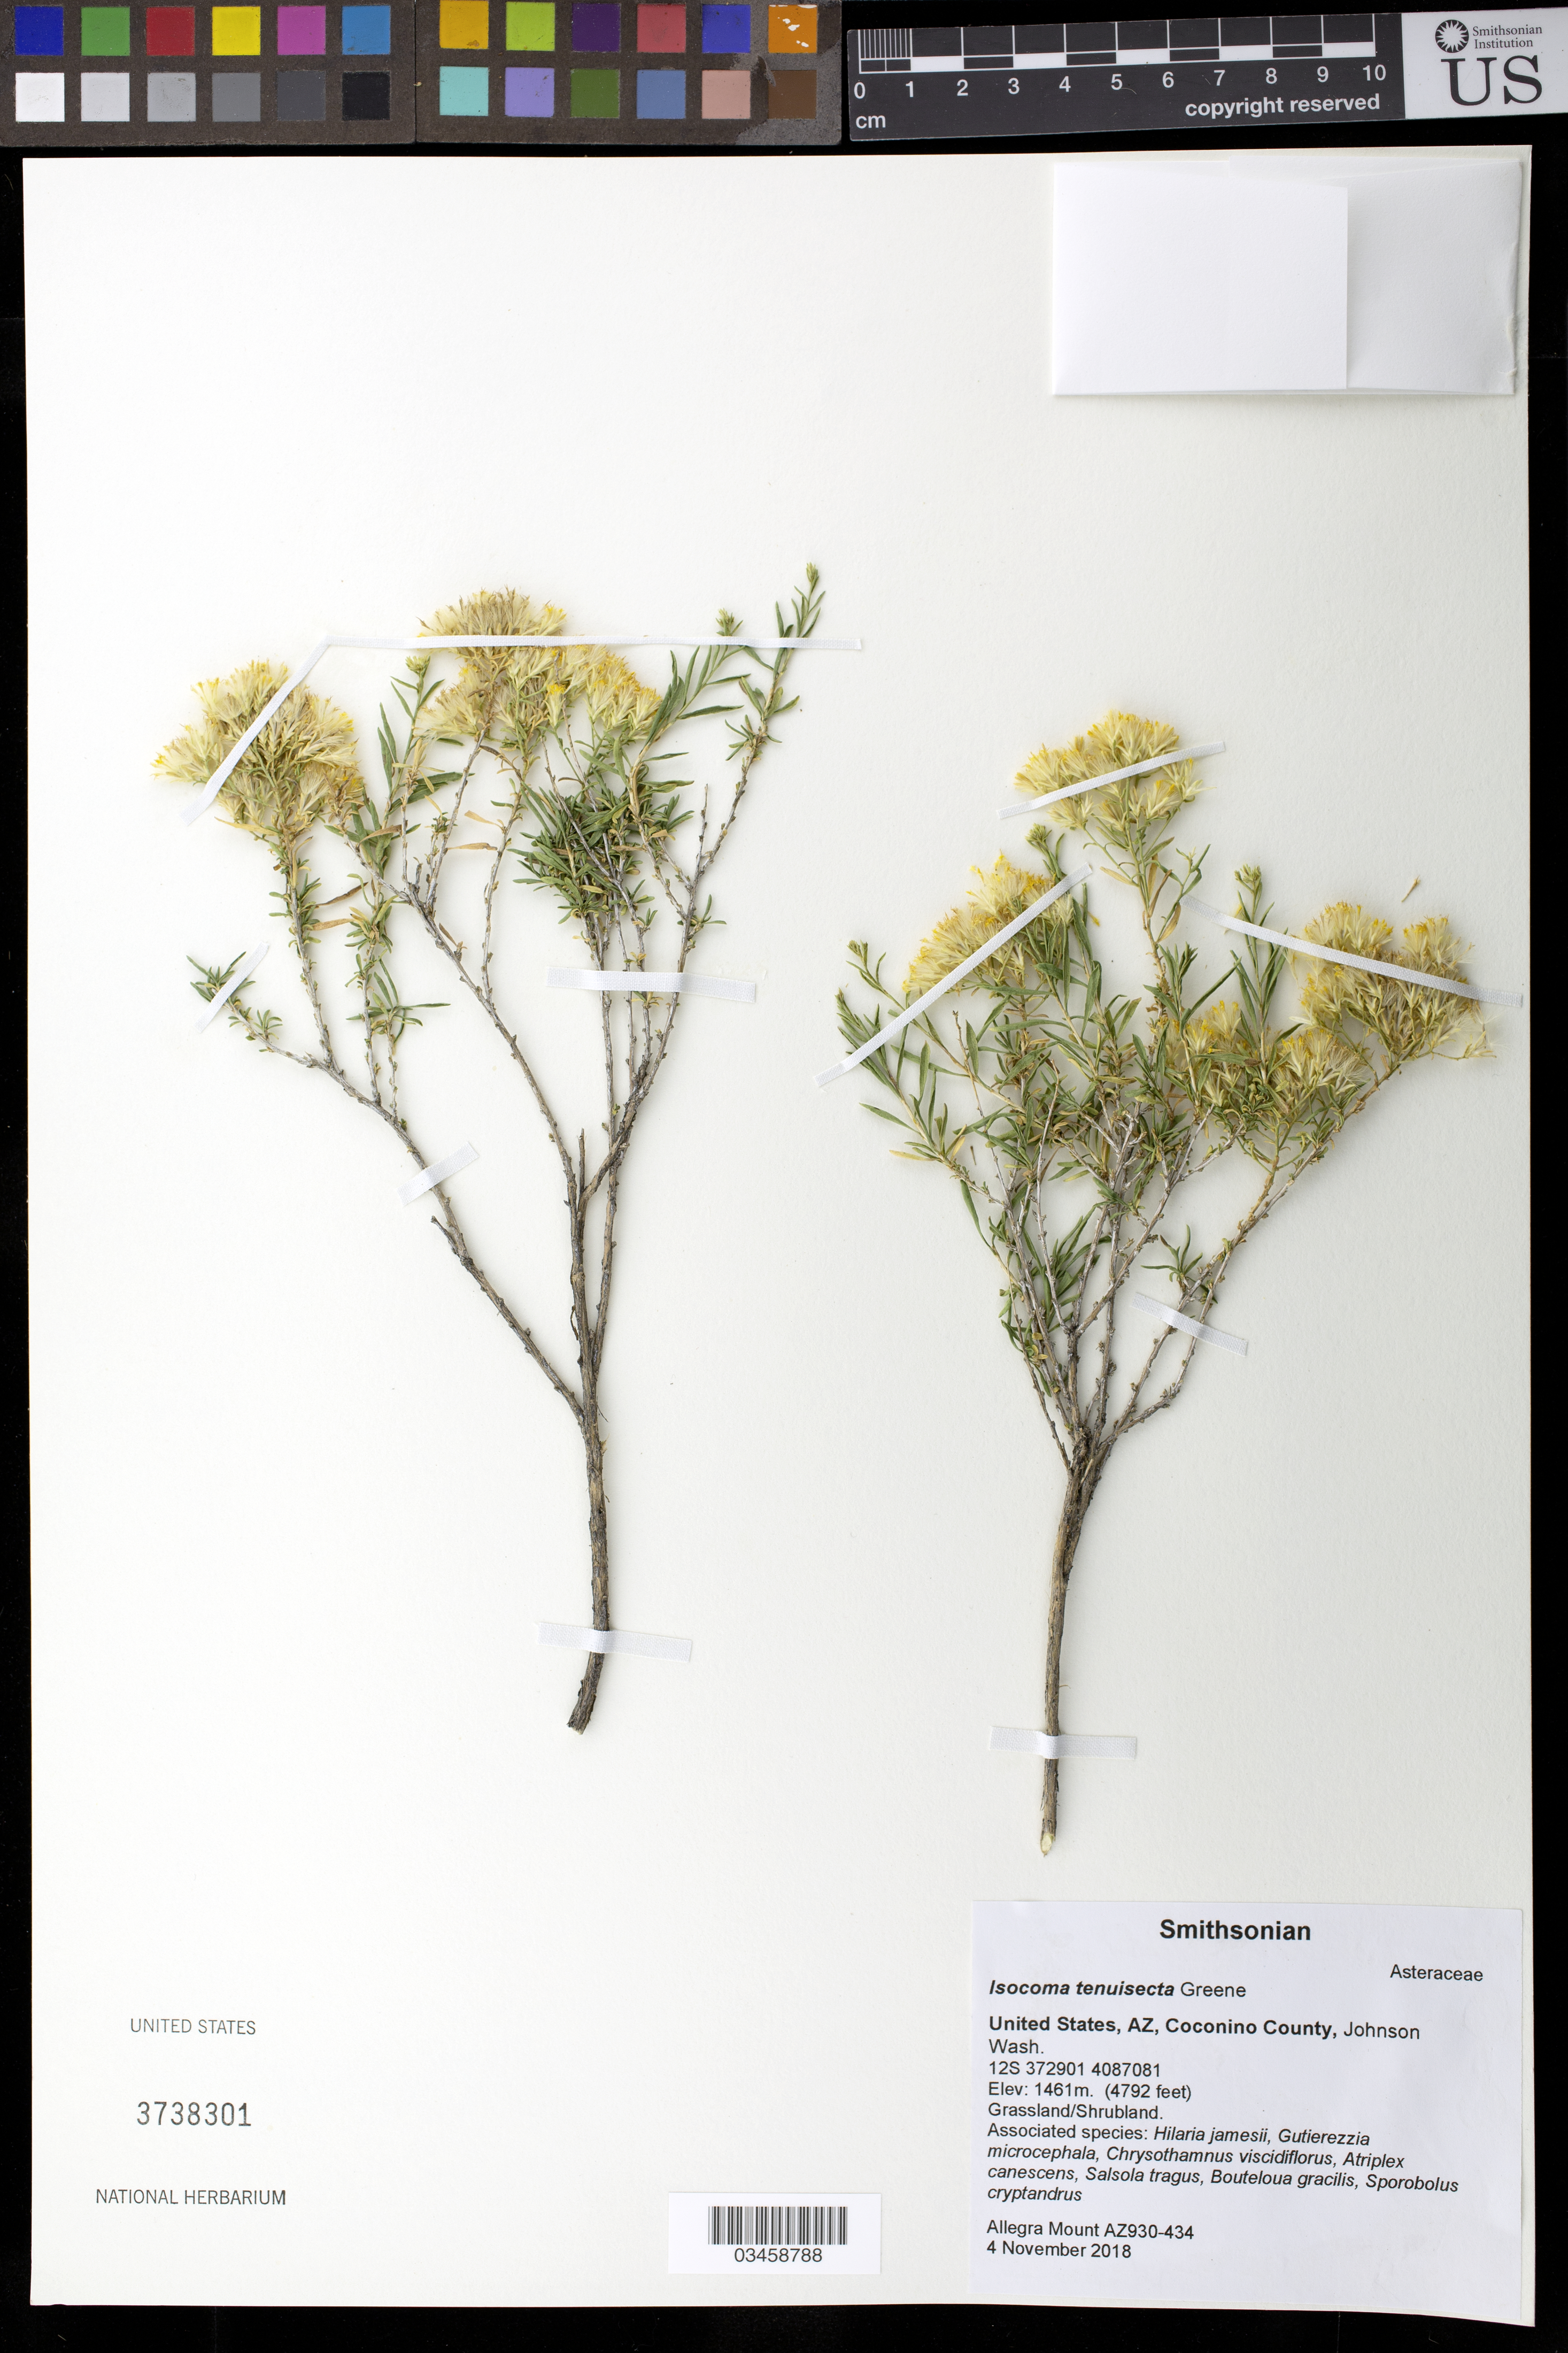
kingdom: Plantae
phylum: Tracheophyta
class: Magnoliopsida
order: Asterales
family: Asteraceae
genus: Isocoma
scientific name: Isocoma tenuisecta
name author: Greene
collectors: A. Mount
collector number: AZ930-434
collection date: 2018-11-04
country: United States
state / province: Arizona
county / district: Cococino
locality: Johnson Wash.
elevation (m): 1461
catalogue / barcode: US 3738301